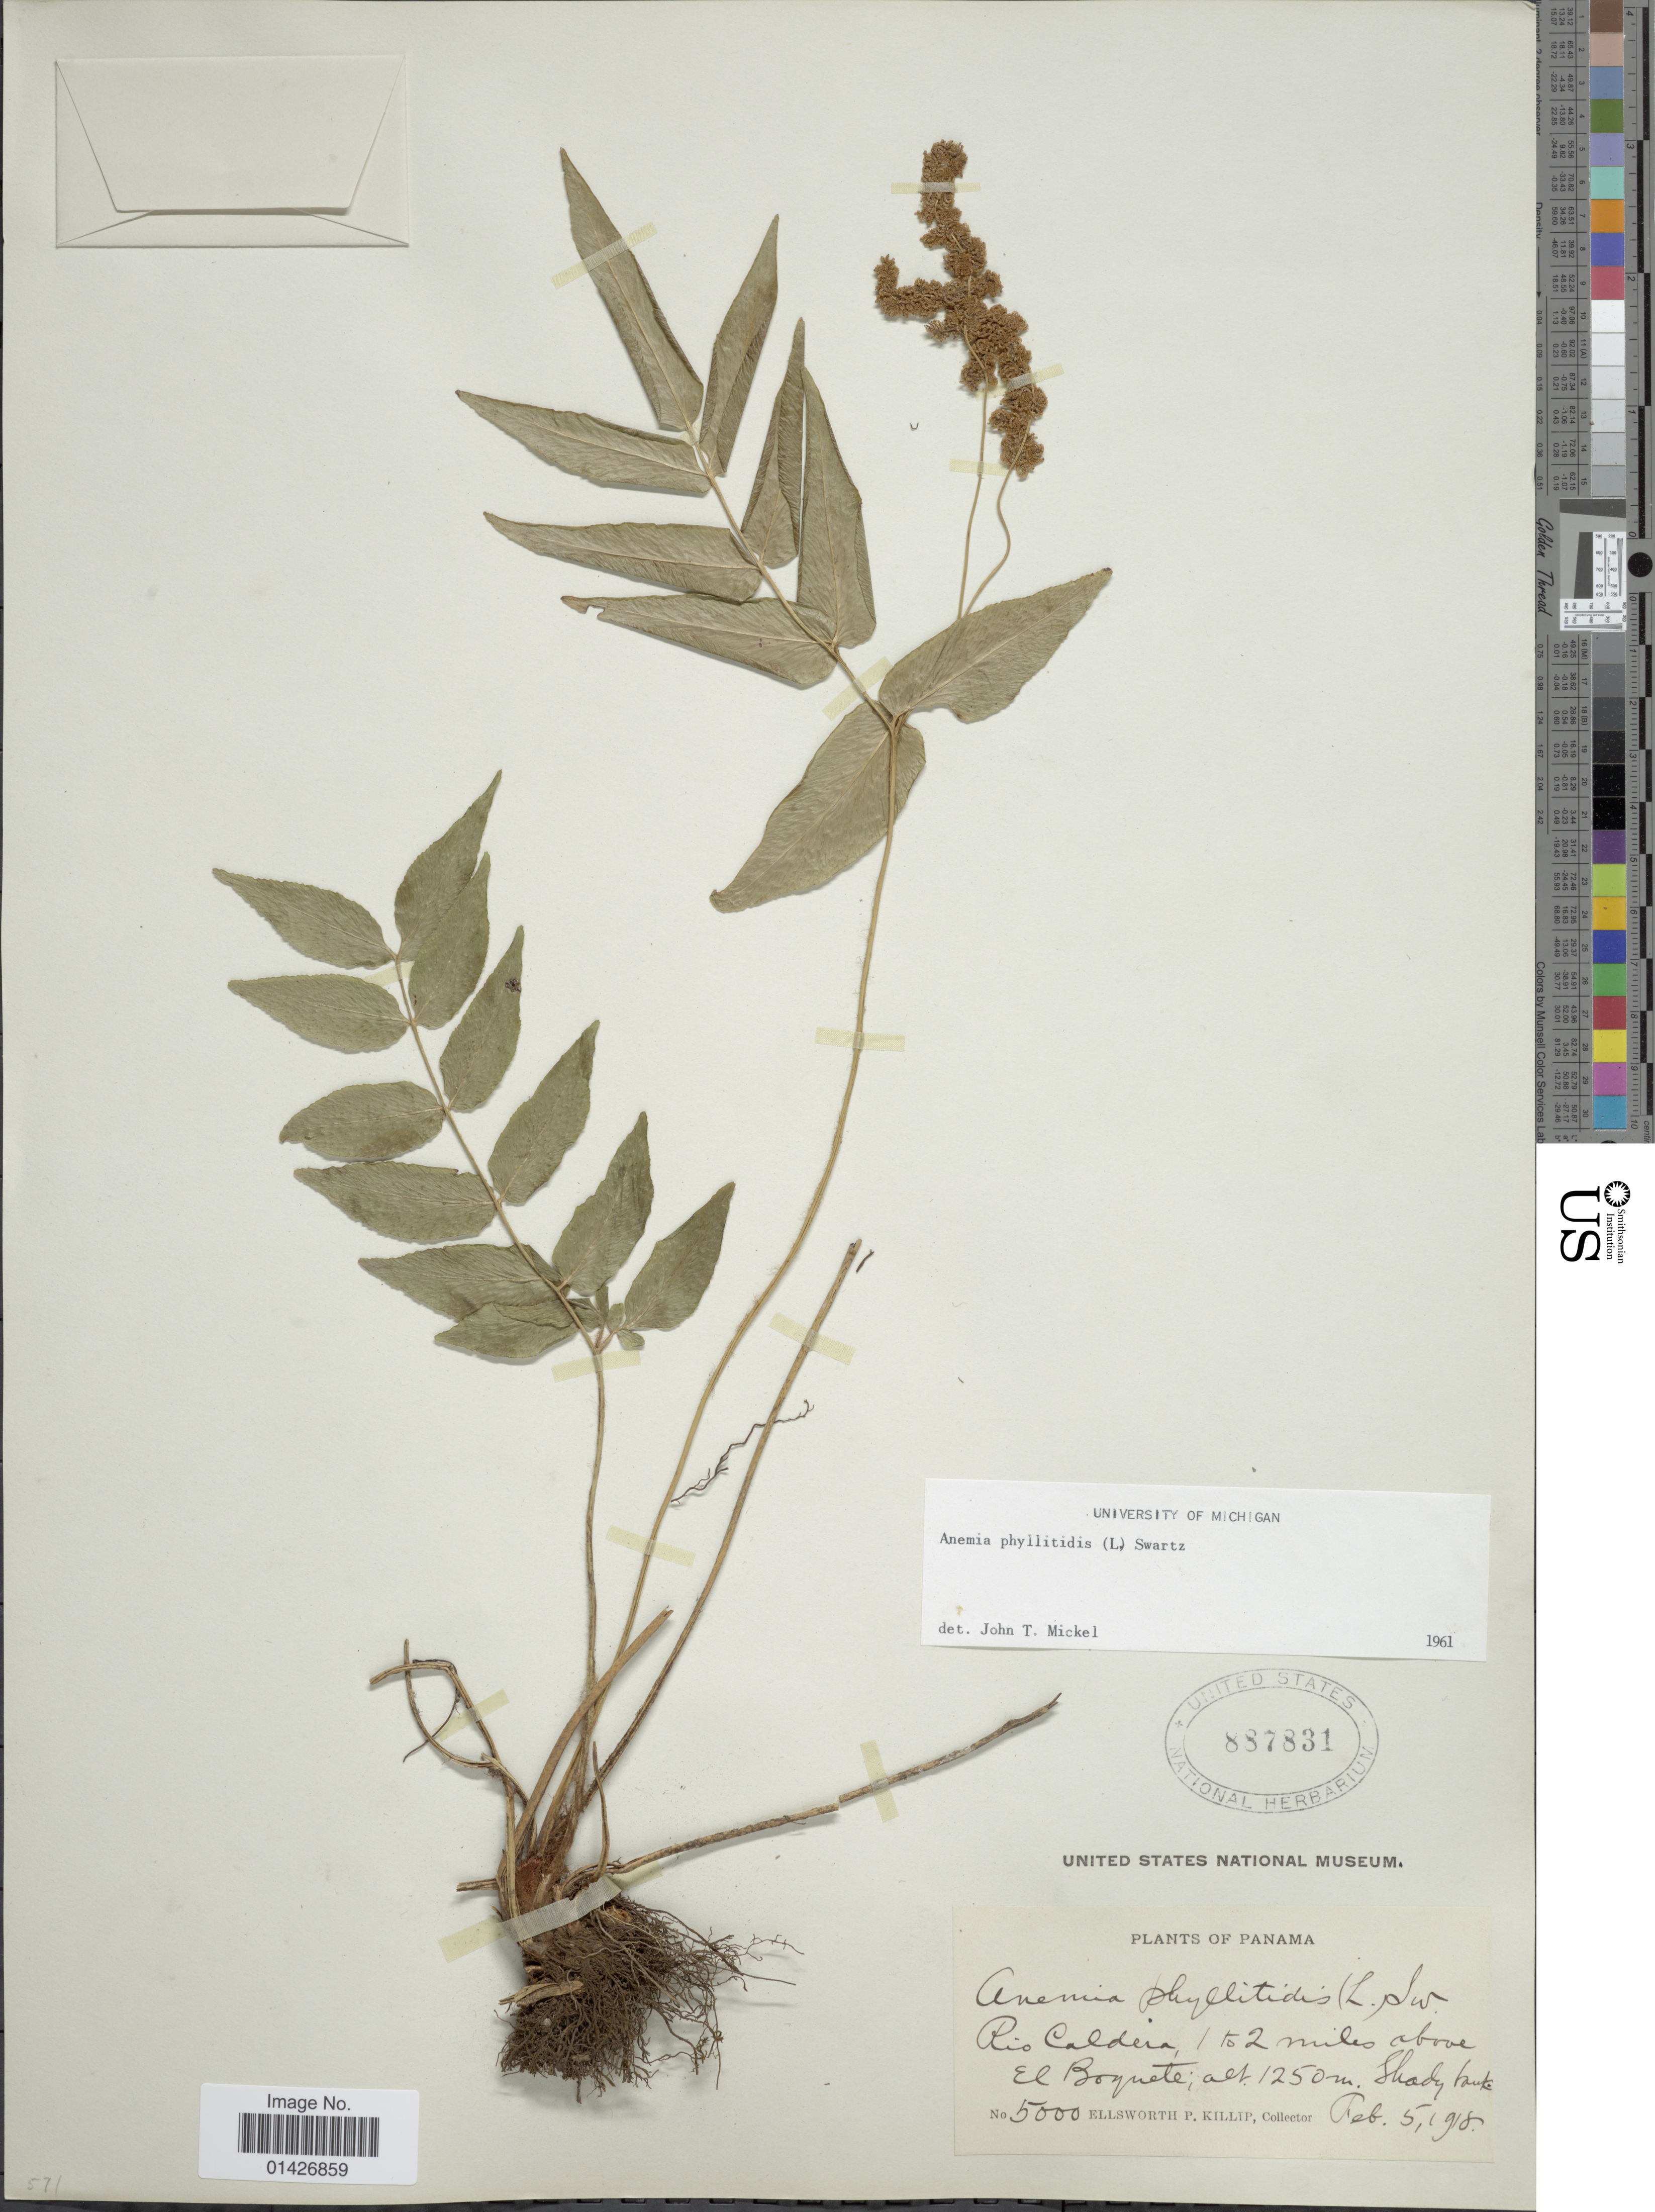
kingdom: Plantae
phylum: Tracheophyta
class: Polypodiopsida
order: Schizaeales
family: Anemiaceae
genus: Anemia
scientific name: Anemia phyllitidis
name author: (L.) Sw.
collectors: E. P. Killip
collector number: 5000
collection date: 1918-02-05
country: Panama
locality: Rio Caldera, 1 to 2 miles above El Boquete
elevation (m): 1250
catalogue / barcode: US 887831